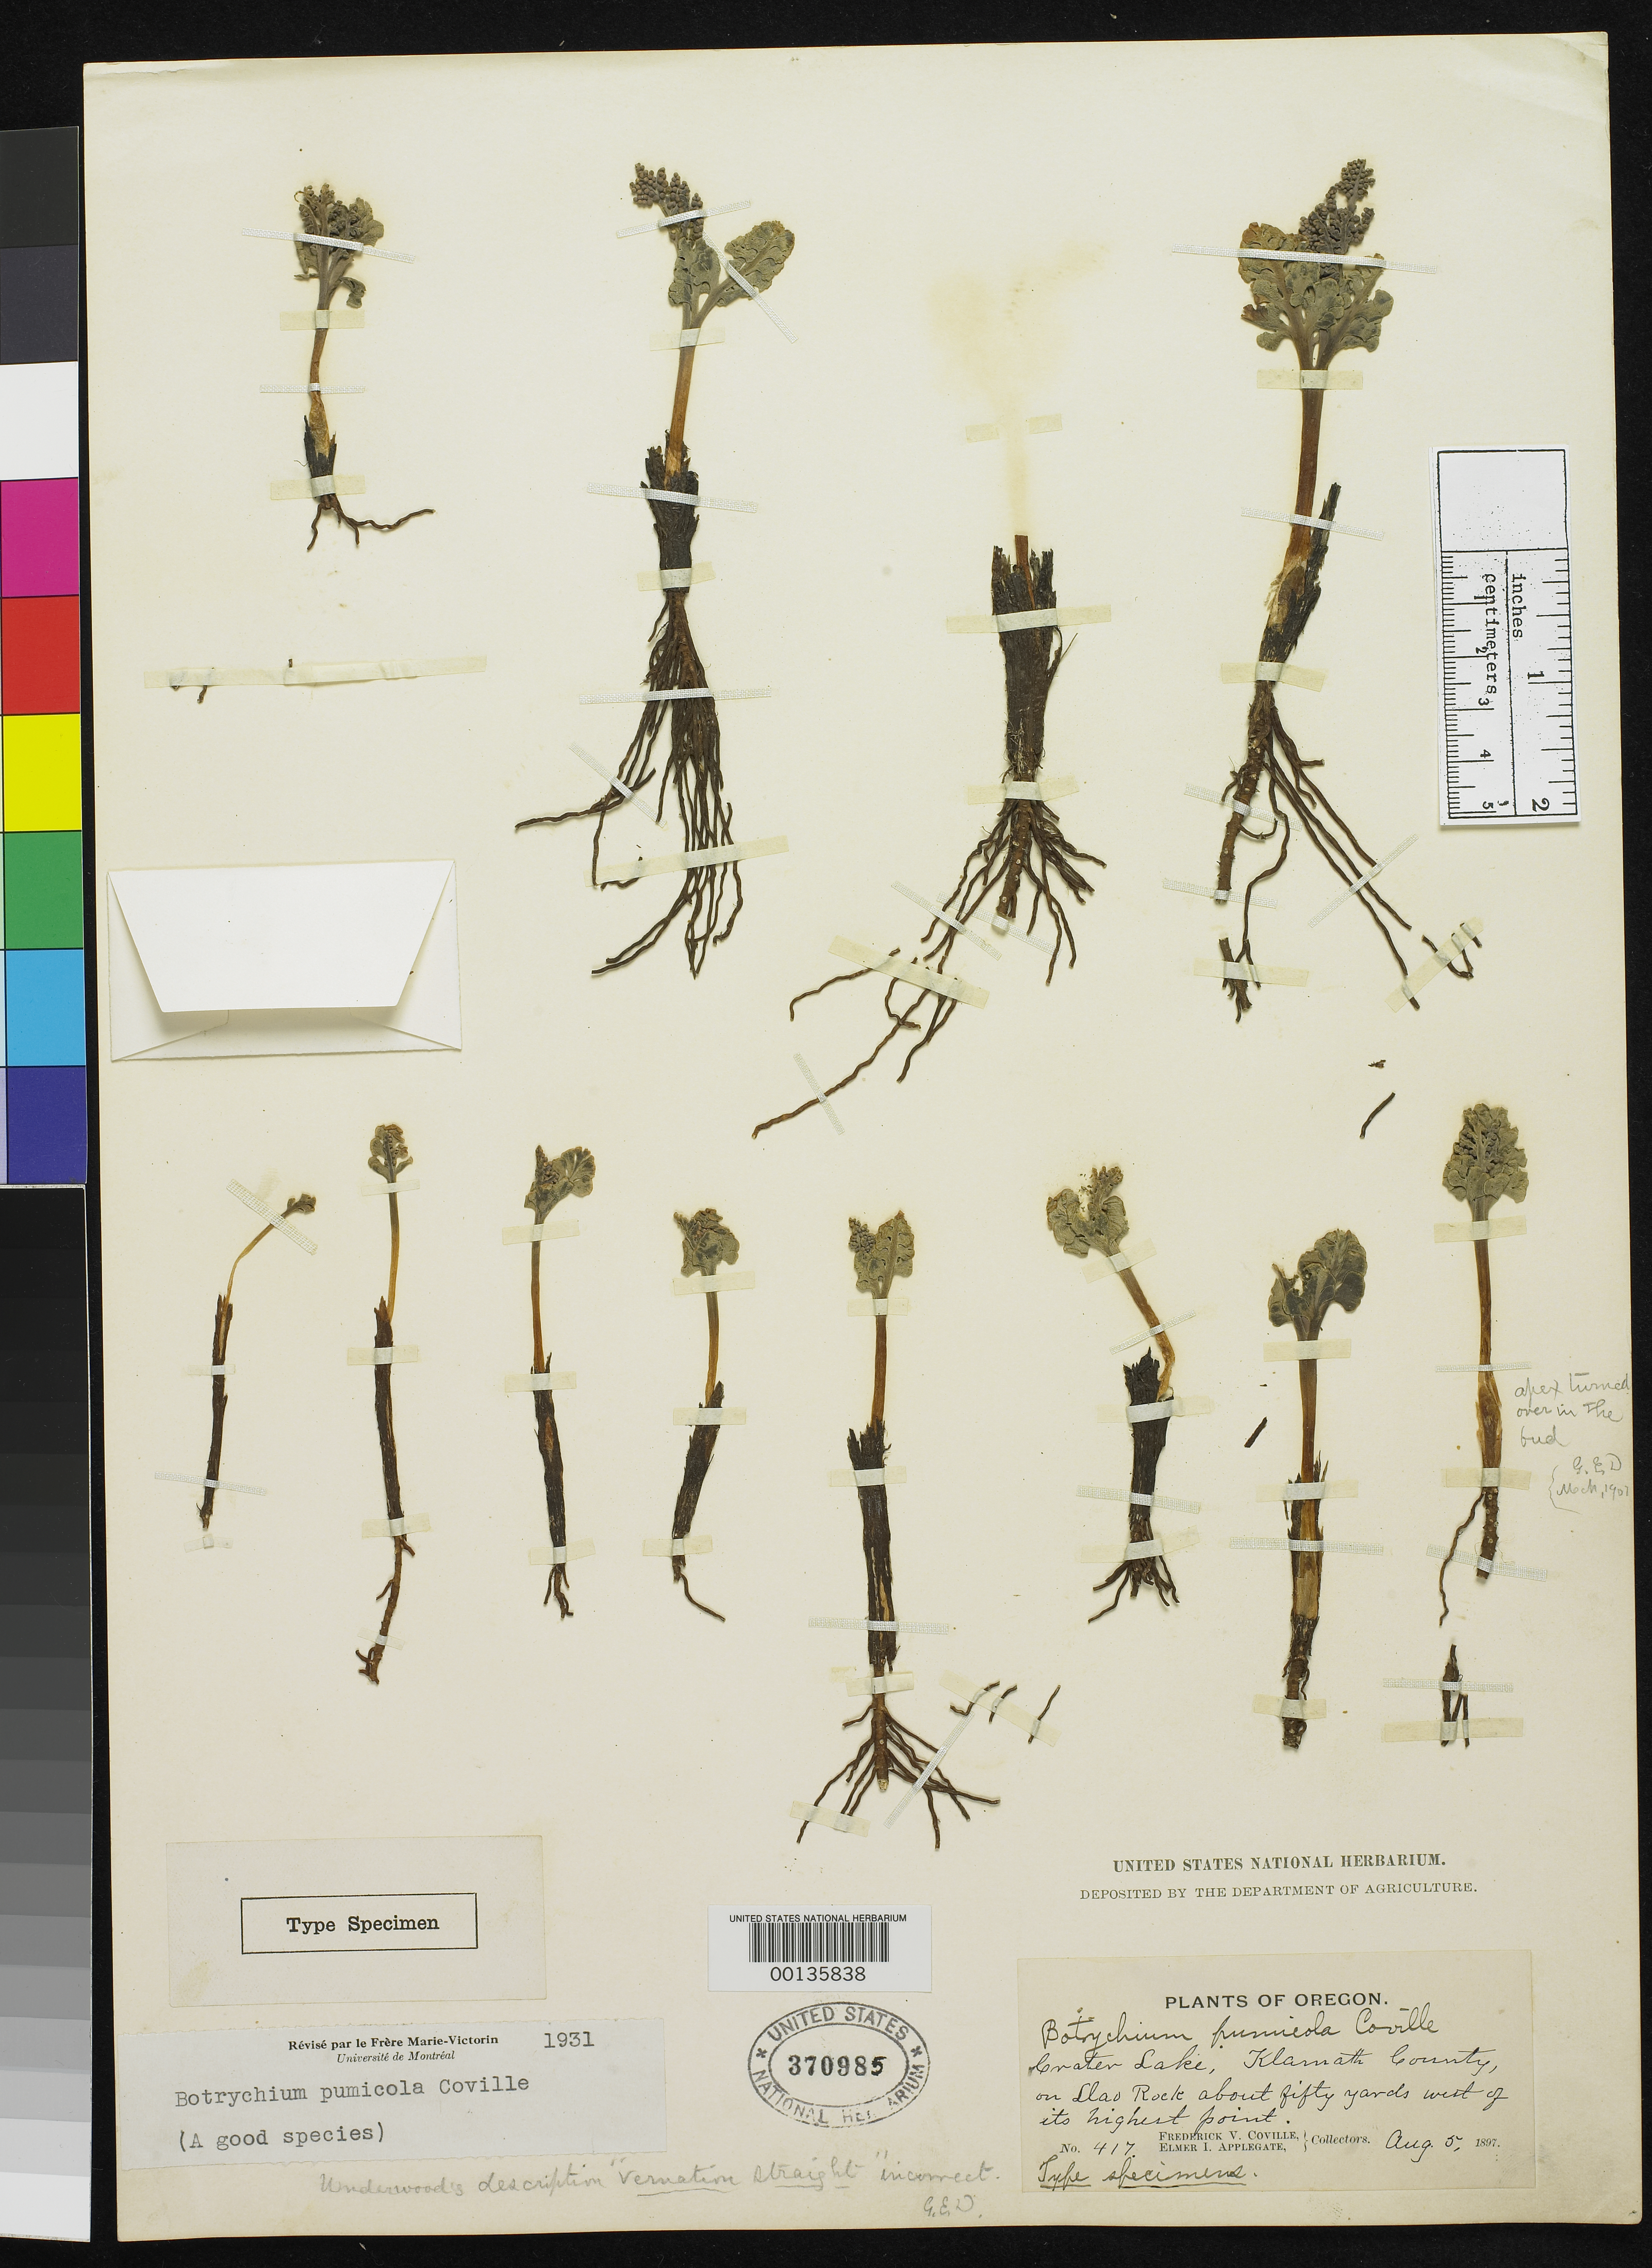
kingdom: Plantae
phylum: Tracheophyta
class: Polypodiopsida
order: Ophioglossales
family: Ophioglossaceae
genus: Botrychium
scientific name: Botrychium pumicola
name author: Coville ex Underw.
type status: Holotype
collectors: F. V. Coville & E. I. Applegate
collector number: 417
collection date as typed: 05 Aug 1897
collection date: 1897-08-05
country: United States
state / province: Oregon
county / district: Klamath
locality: Senaator Lake, on llao Rock ca. 50 yards W of its hightest point.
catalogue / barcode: US 370985